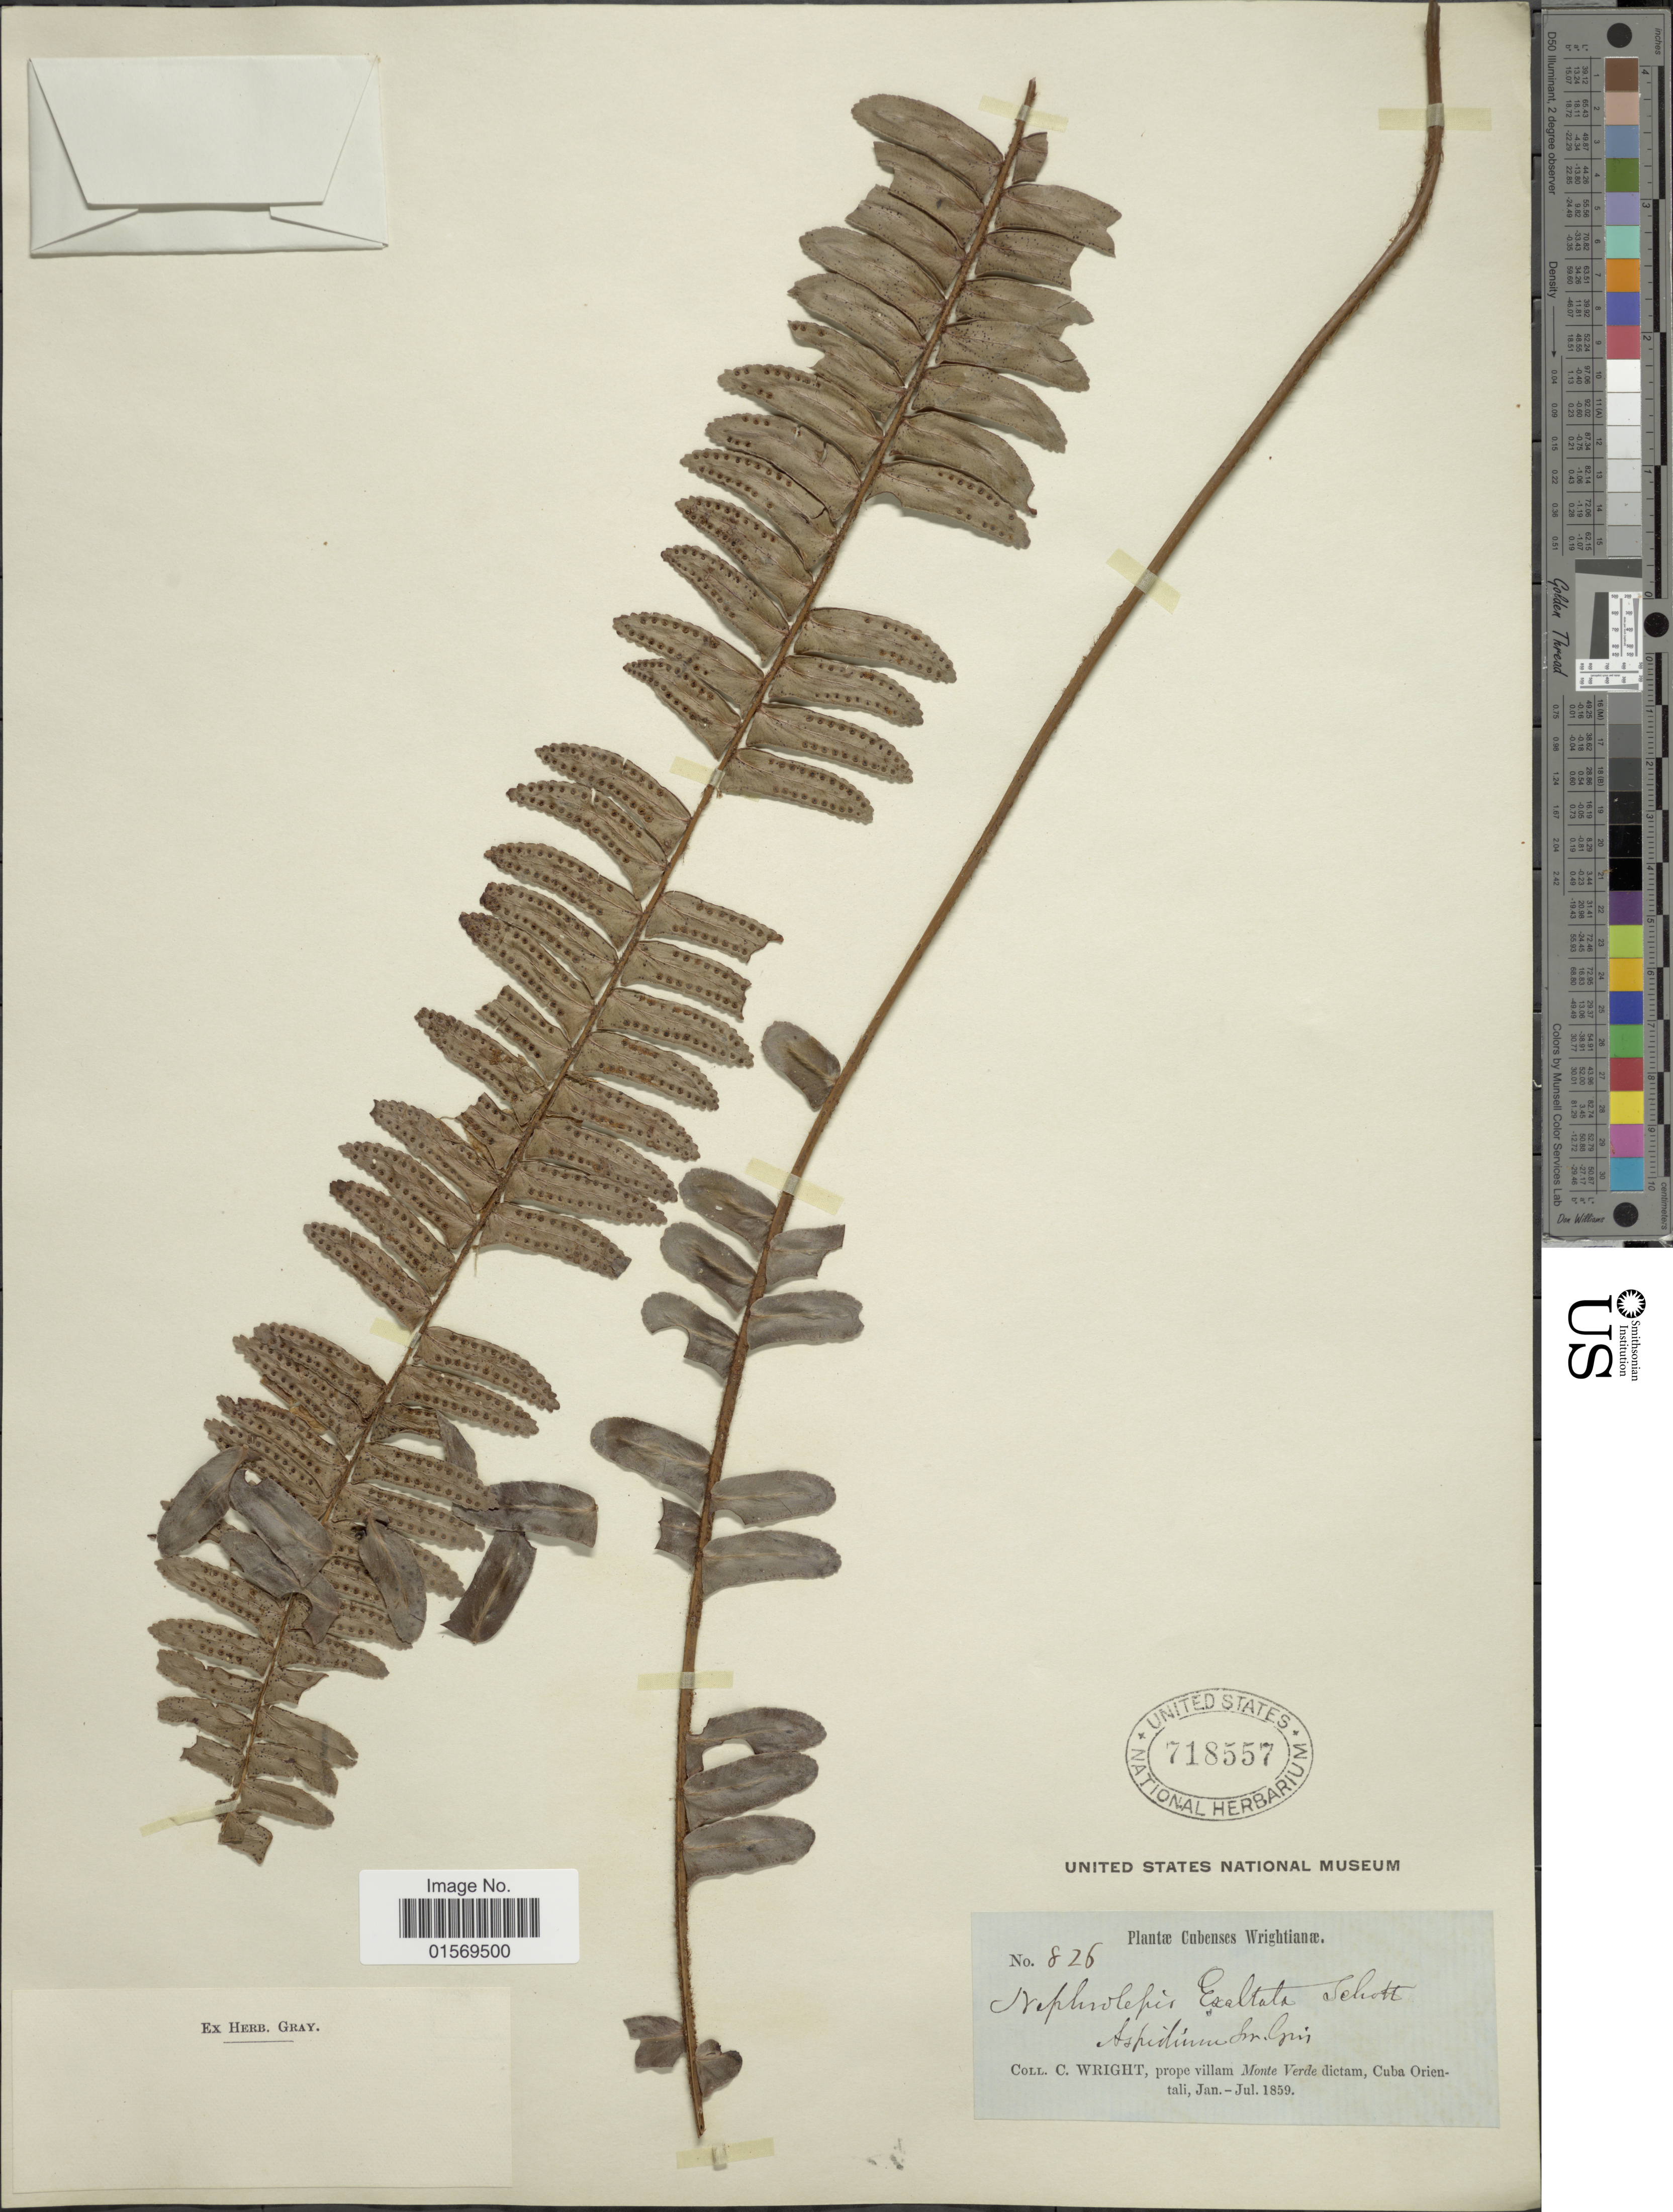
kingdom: Plantae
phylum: Tracheophyta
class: Polypodiopsida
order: Polypodiales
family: Nephrolepidaceae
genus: Nephrolepis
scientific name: Nephrolepis rivularis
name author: (Vahl) Mett. ex Krug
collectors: C. Wright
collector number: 826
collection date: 1859-01/1859-07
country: Cuba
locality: Prope villam Monte Verde dictam, Cuba Orientali.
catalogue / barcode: US 718557